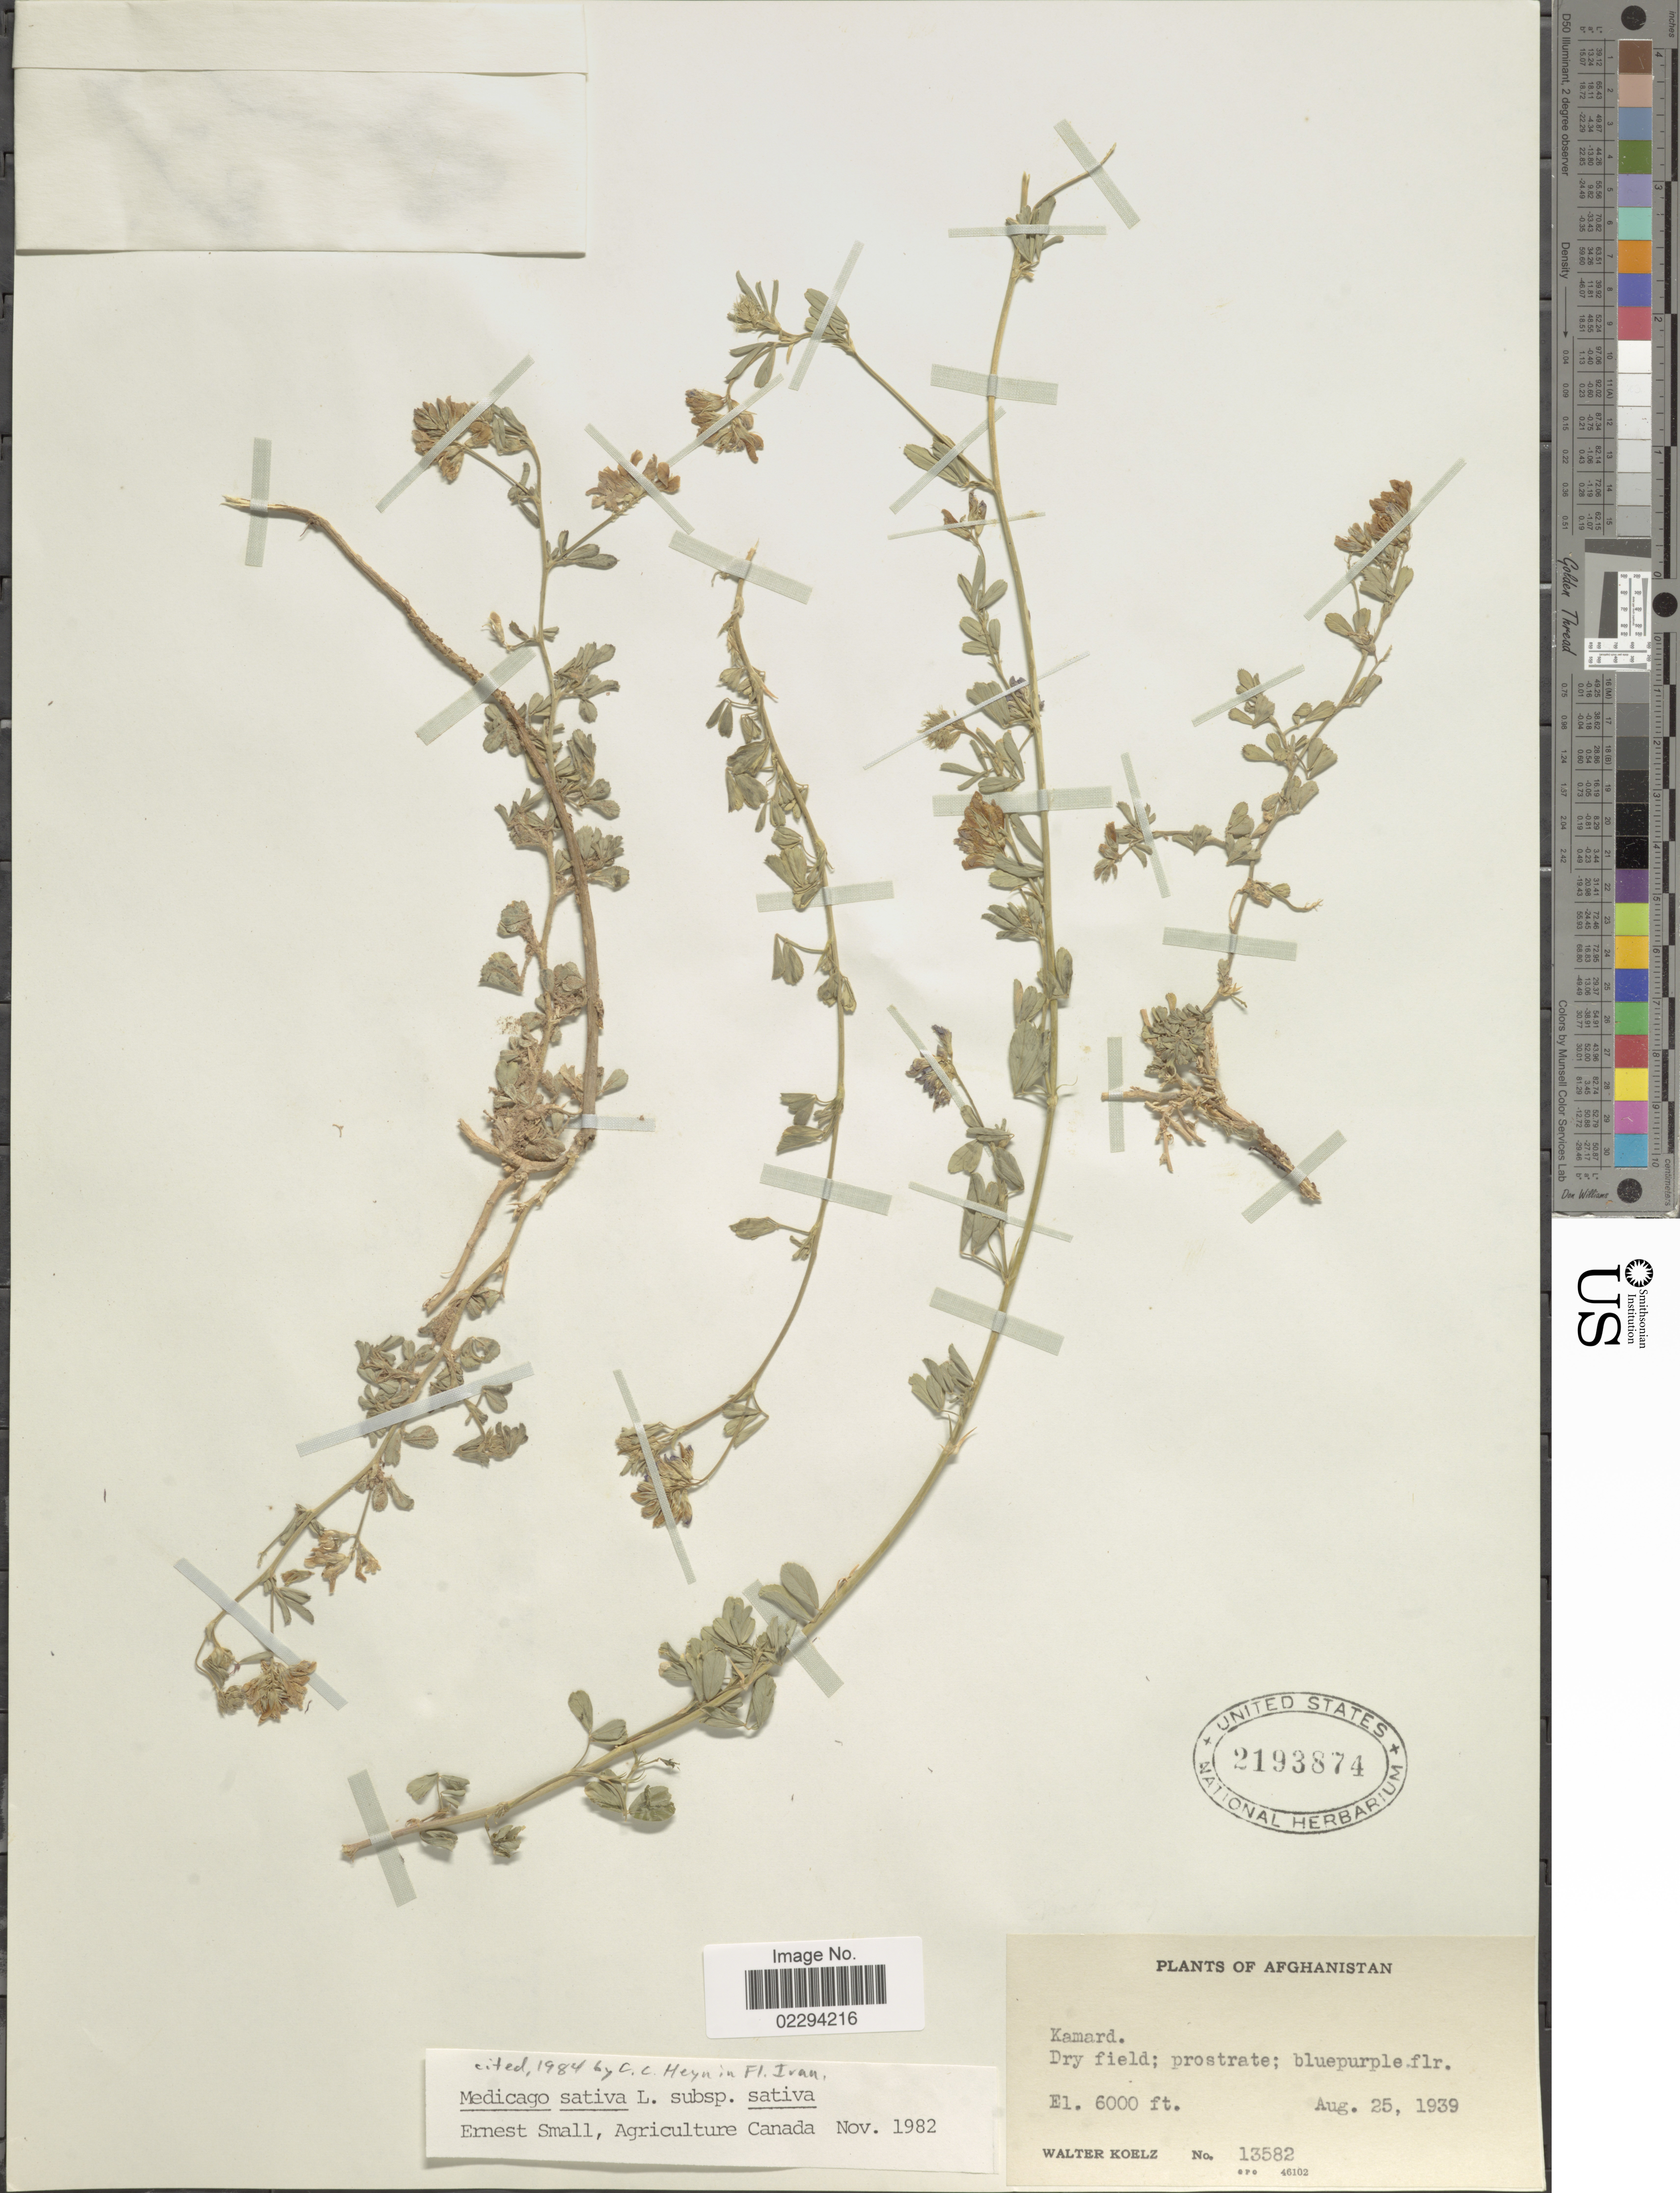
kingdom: Plantae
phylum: Tracheophyta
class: Magnoliopsida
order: Fabales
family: Fabaceae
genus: Medicago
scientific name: Medicago sativa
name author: L.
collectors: W. N. Koelz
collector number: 13582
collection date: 1939-08-25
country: Afghanistan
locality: Kamard, dry field.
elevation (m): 1829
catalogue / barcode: US 2193874